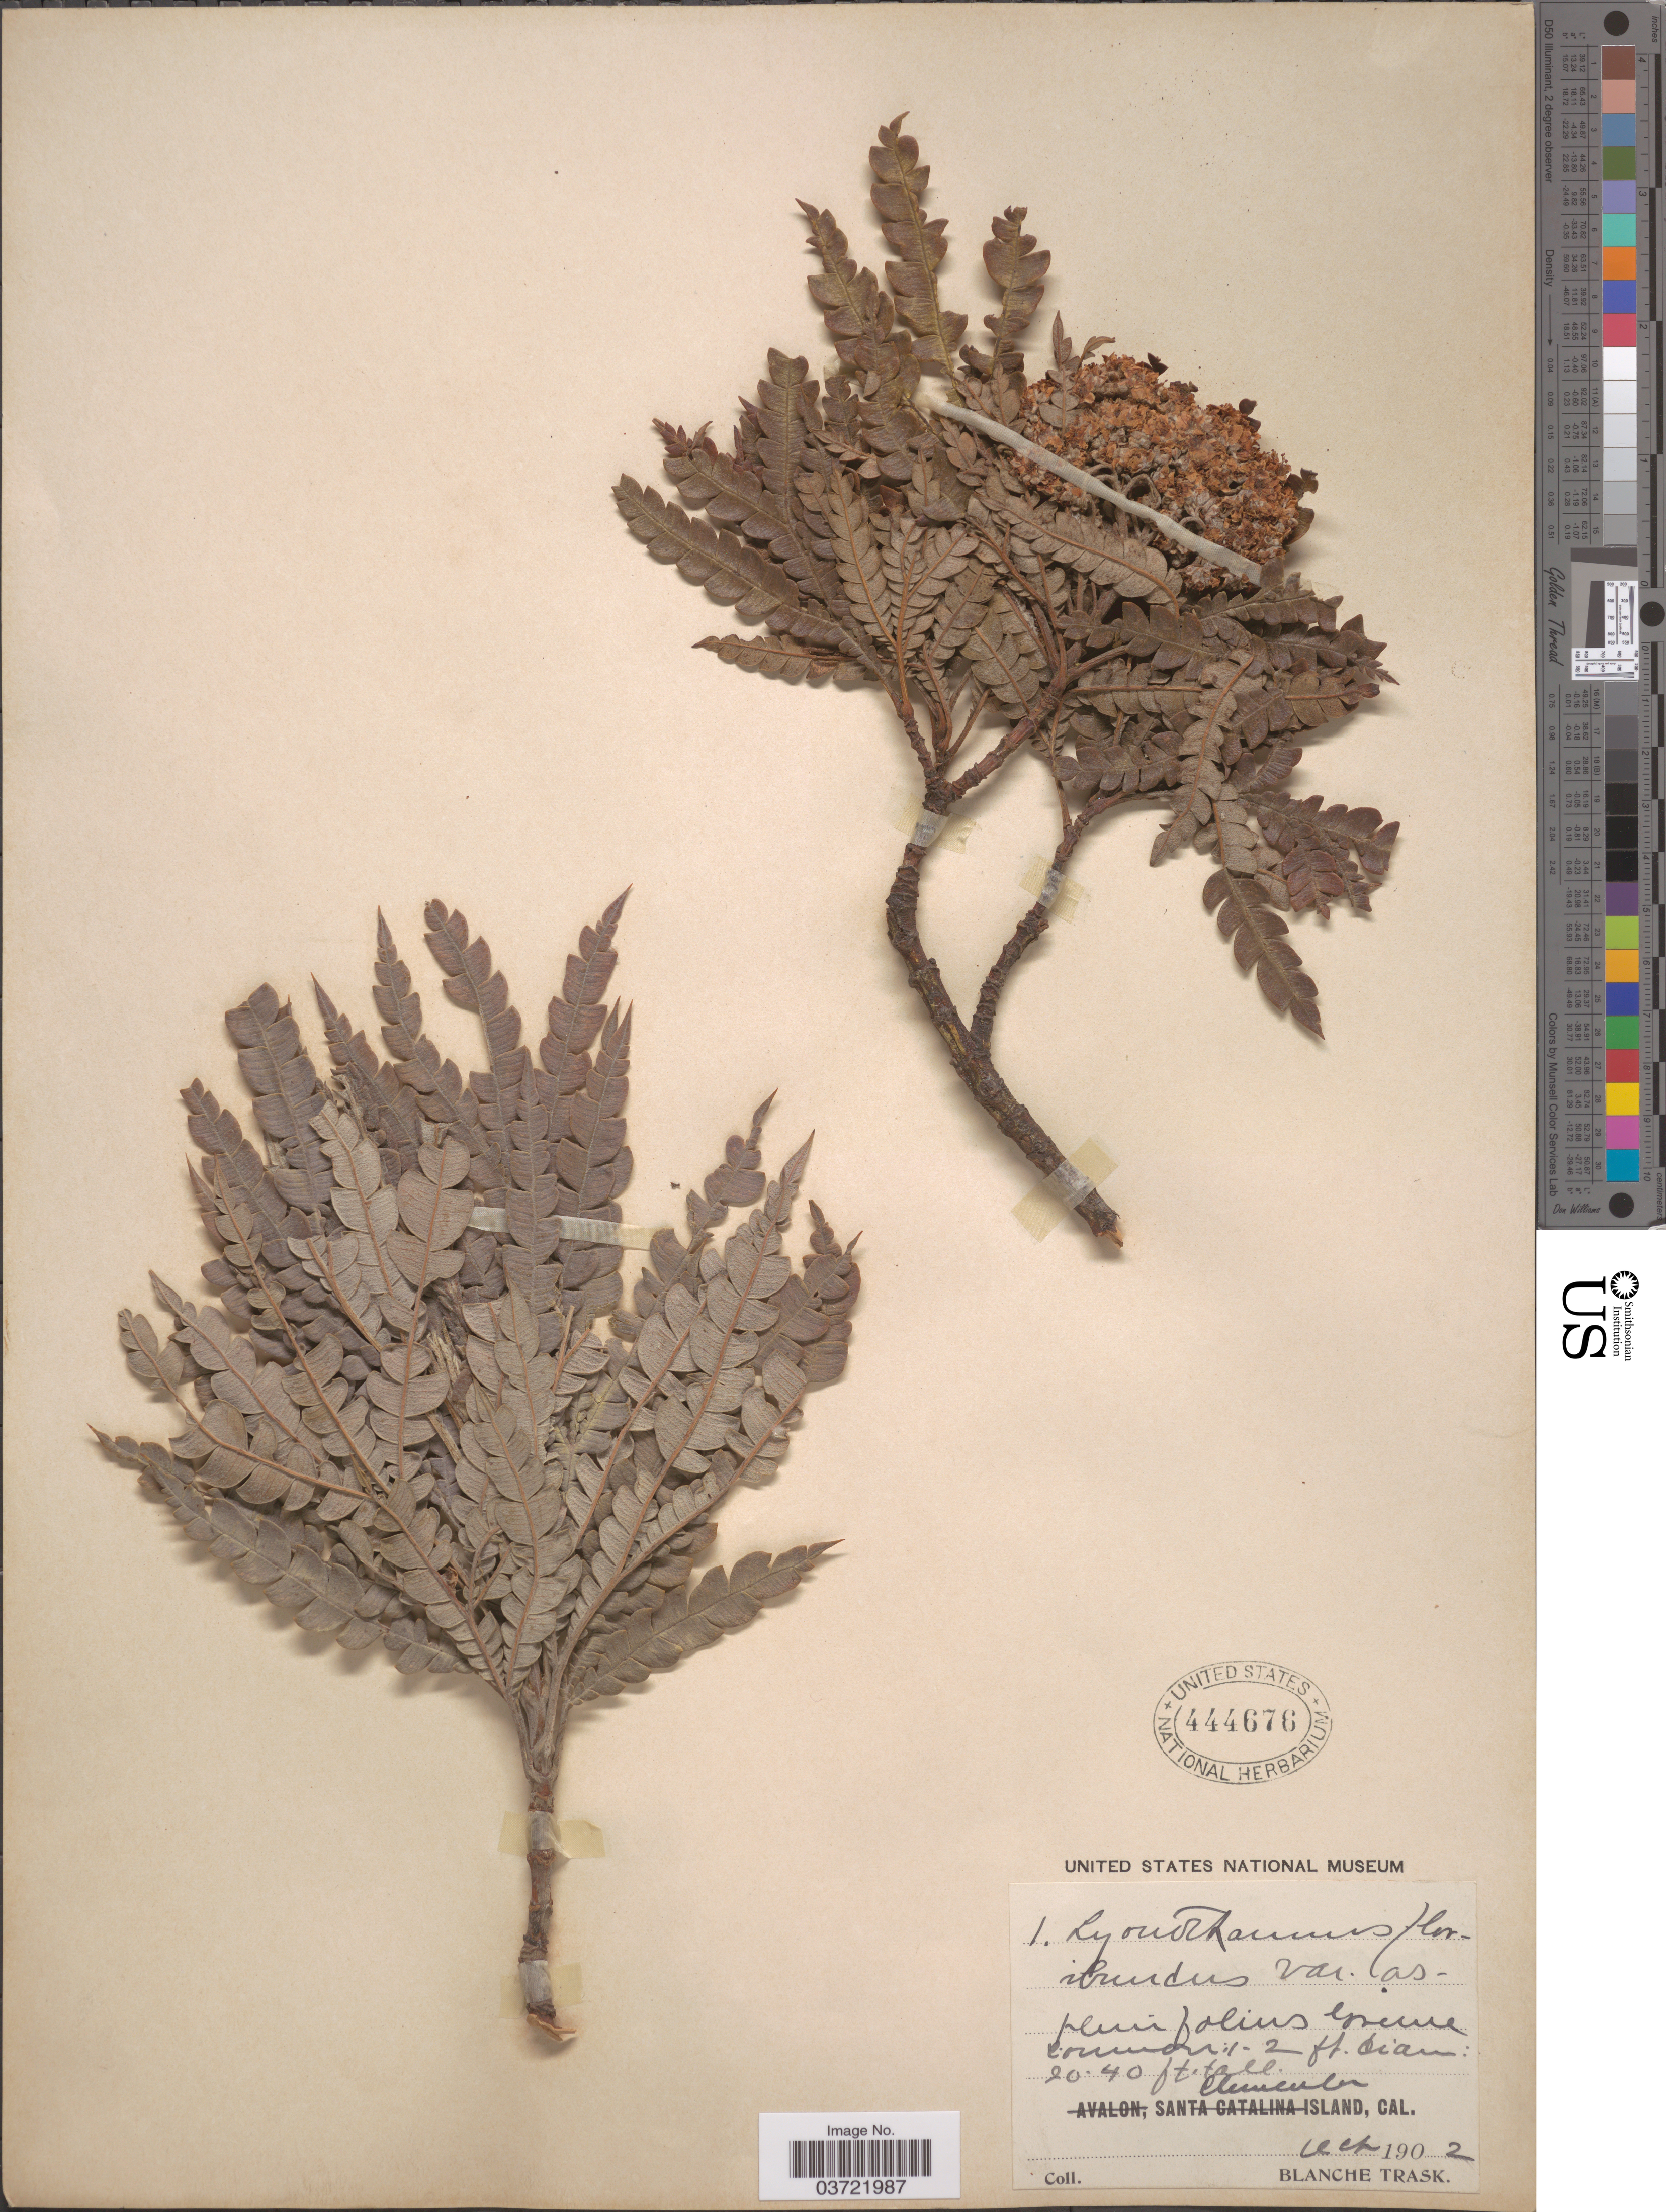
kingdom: Plantae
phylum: Tracheophyta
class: Magnoliopsida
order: Rosales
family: Rosaceae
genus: Lyonothamnus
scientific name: Lyonothamnus floribundus var. aspleniifolius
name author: (Greene) Brandegee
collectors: B. Trask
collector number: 1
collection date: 1902-10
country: United States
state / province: California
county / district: Los Angeles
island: San Clemente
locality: San Clemente Island.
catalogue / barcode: US 444676